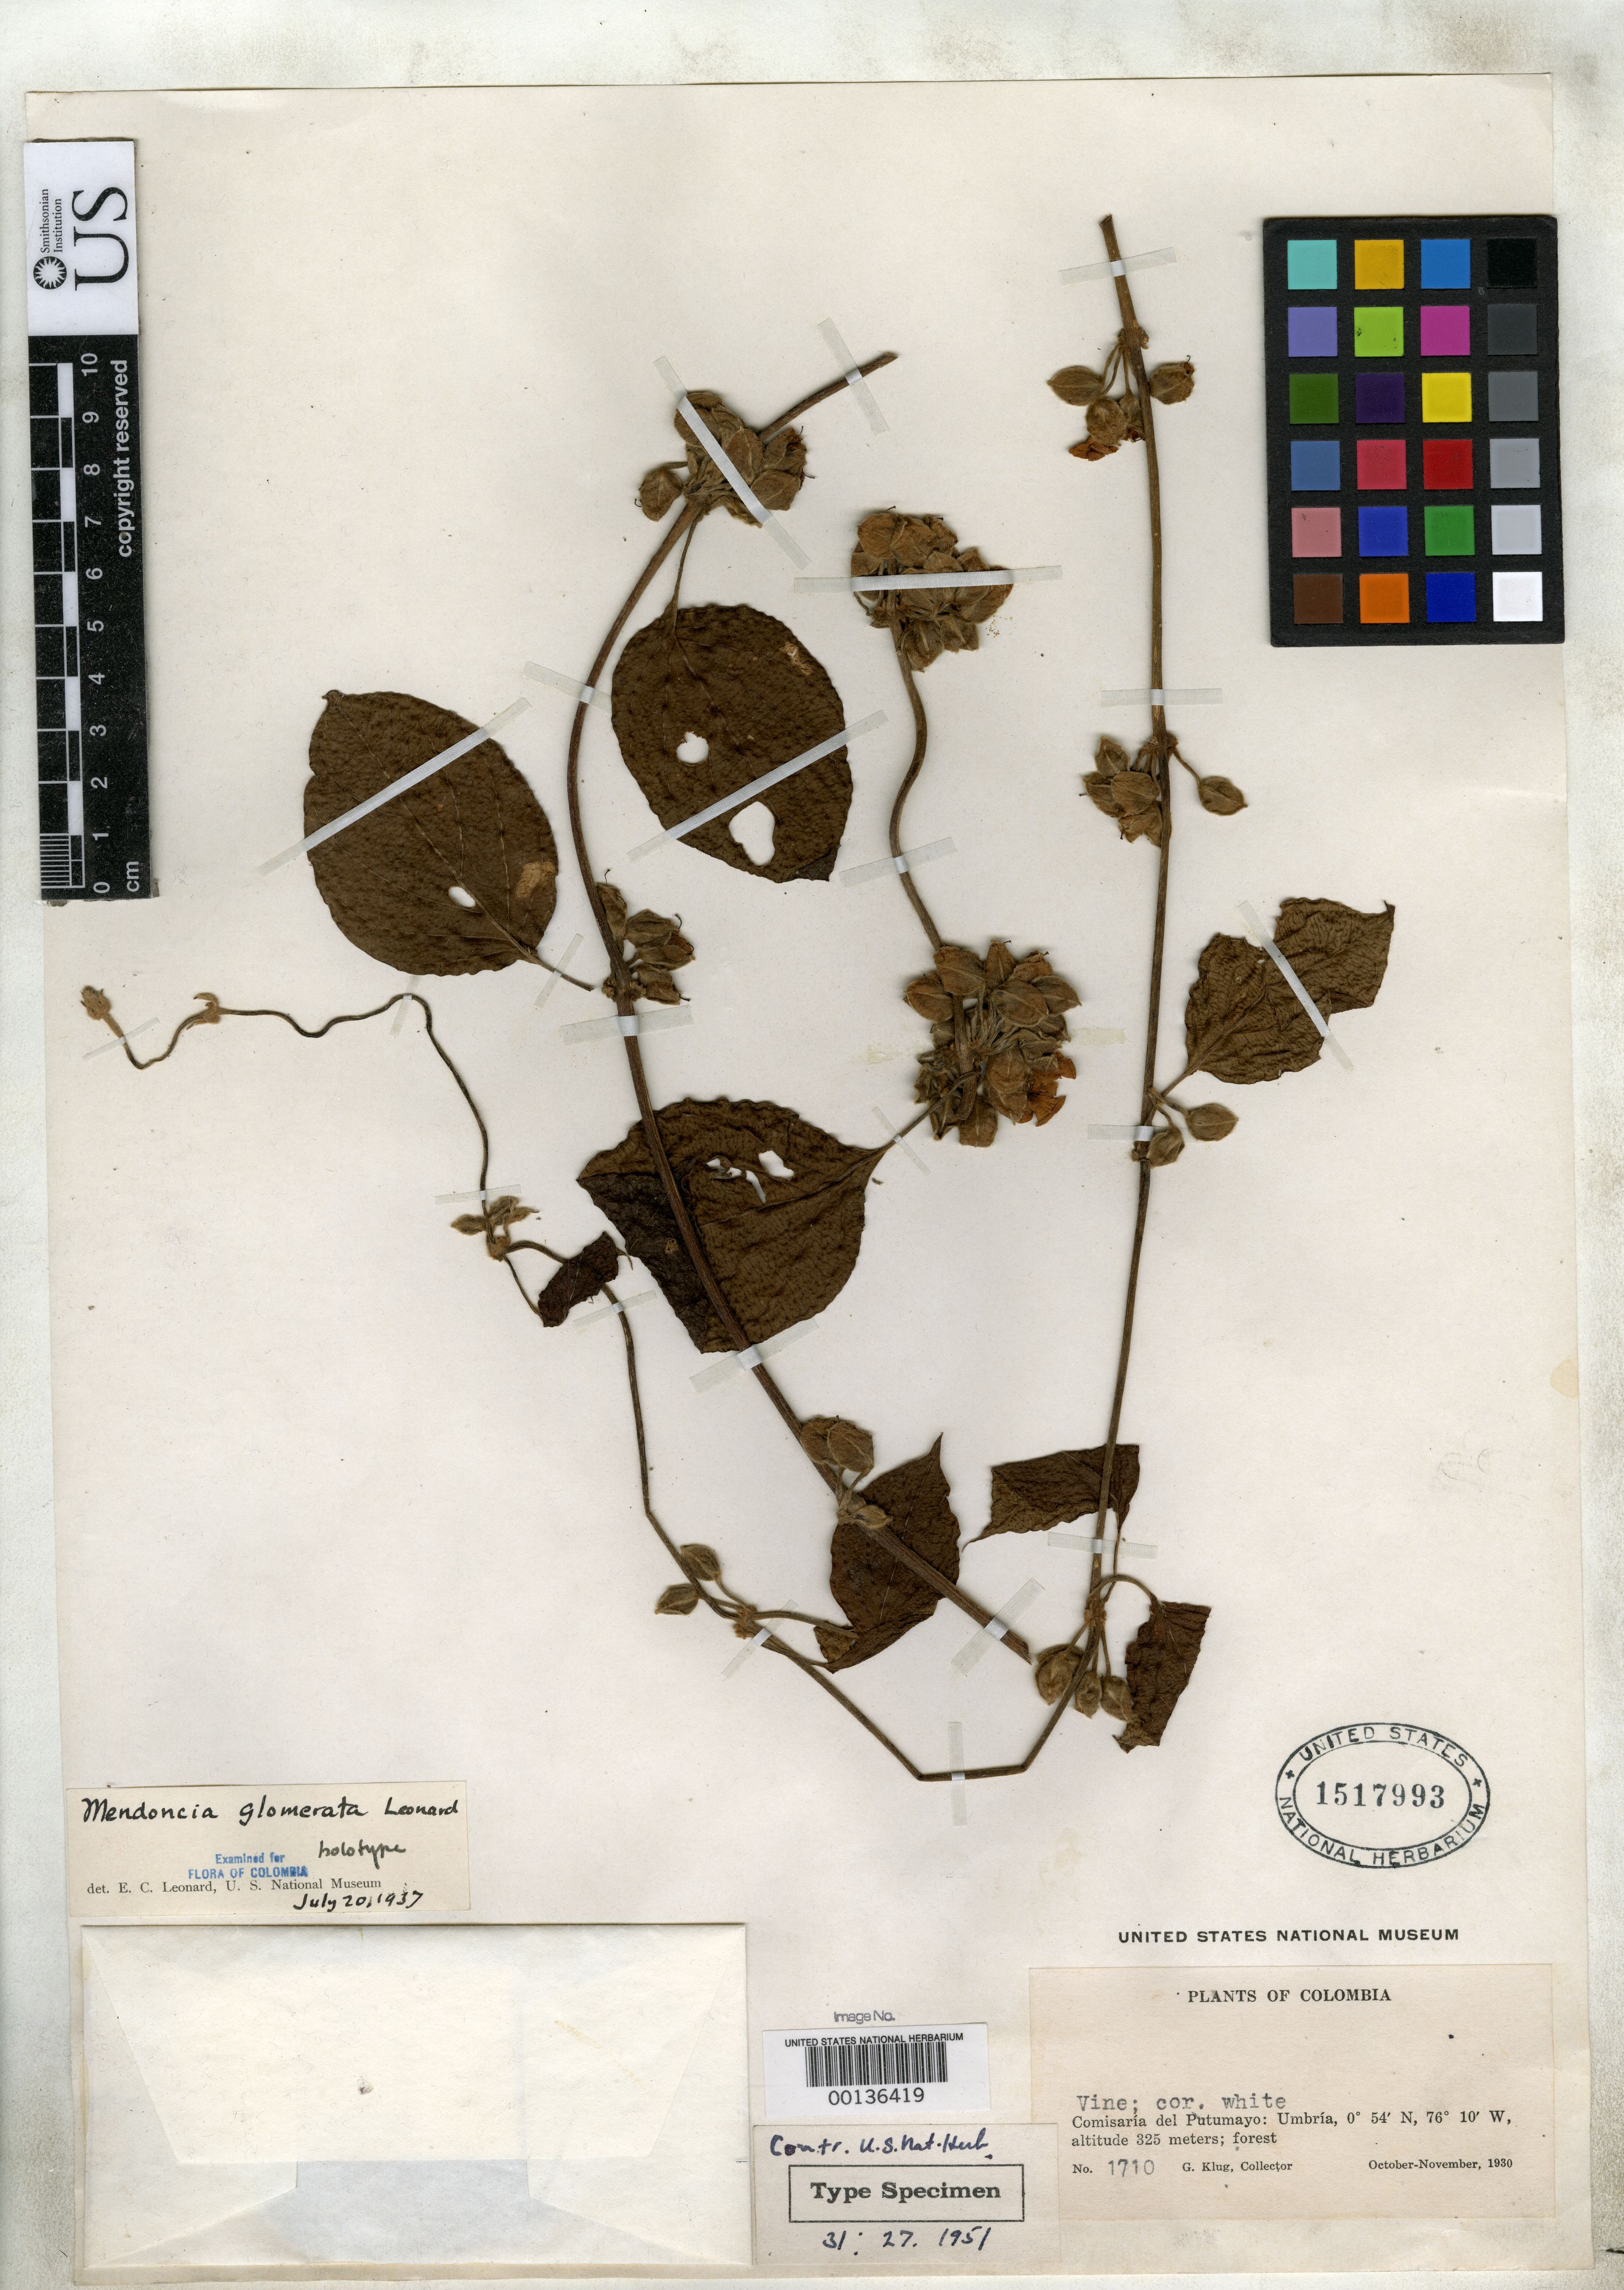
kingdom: Plantae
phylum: Tracheophyta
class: Magnoliopsida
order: Lamiales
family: Acanthaceae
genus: Mendoncia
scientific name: Mendoncia glomerata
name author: Leonard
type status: Holotype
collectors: G. Klug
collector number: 1710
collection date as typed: Oct 1930 to -- Nov 1930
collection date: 1930-10/1930-11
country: Colombia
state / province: Putumayo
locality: Forest at Umbria.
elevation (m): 325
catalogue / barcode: US 1517993